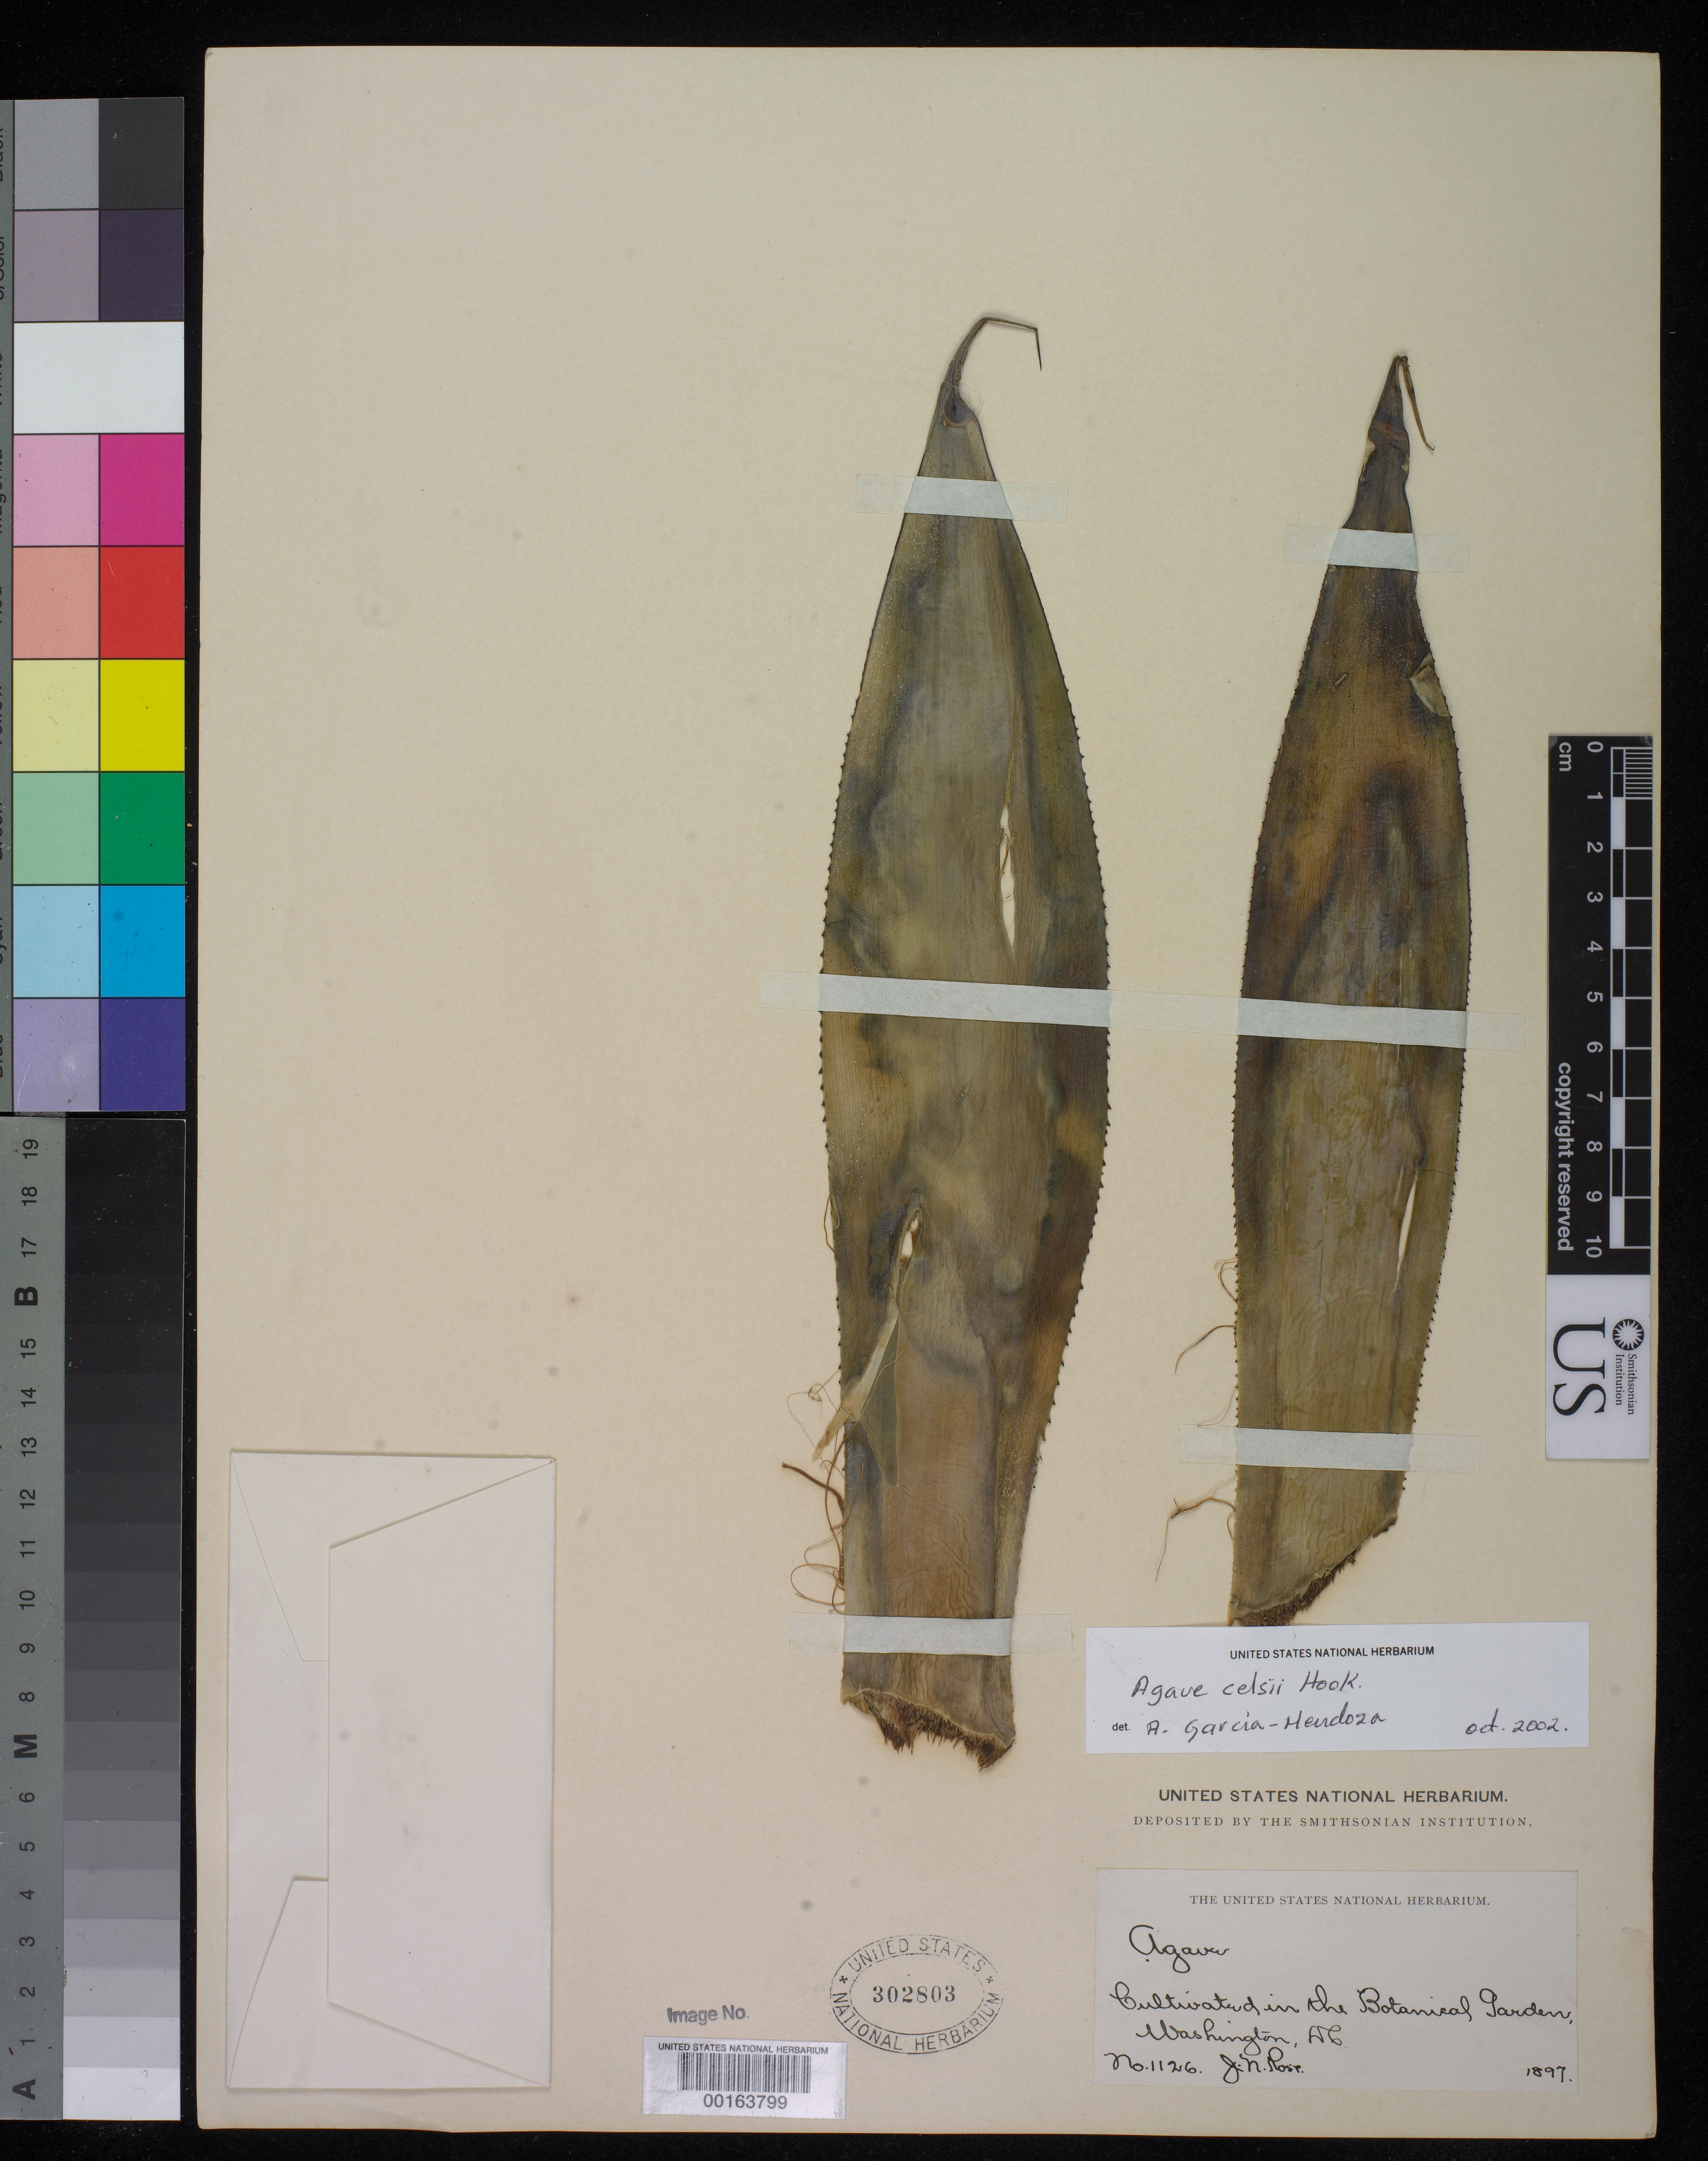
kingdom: Plantae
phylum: Tracheophyta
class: Liliopsida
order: Asparagales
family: Asparagaceae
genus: Agave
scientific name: Agave celsii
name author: Hook.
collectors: J. N. Rose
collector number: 1126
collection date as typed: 1897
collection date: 1897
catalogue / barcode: US 302803